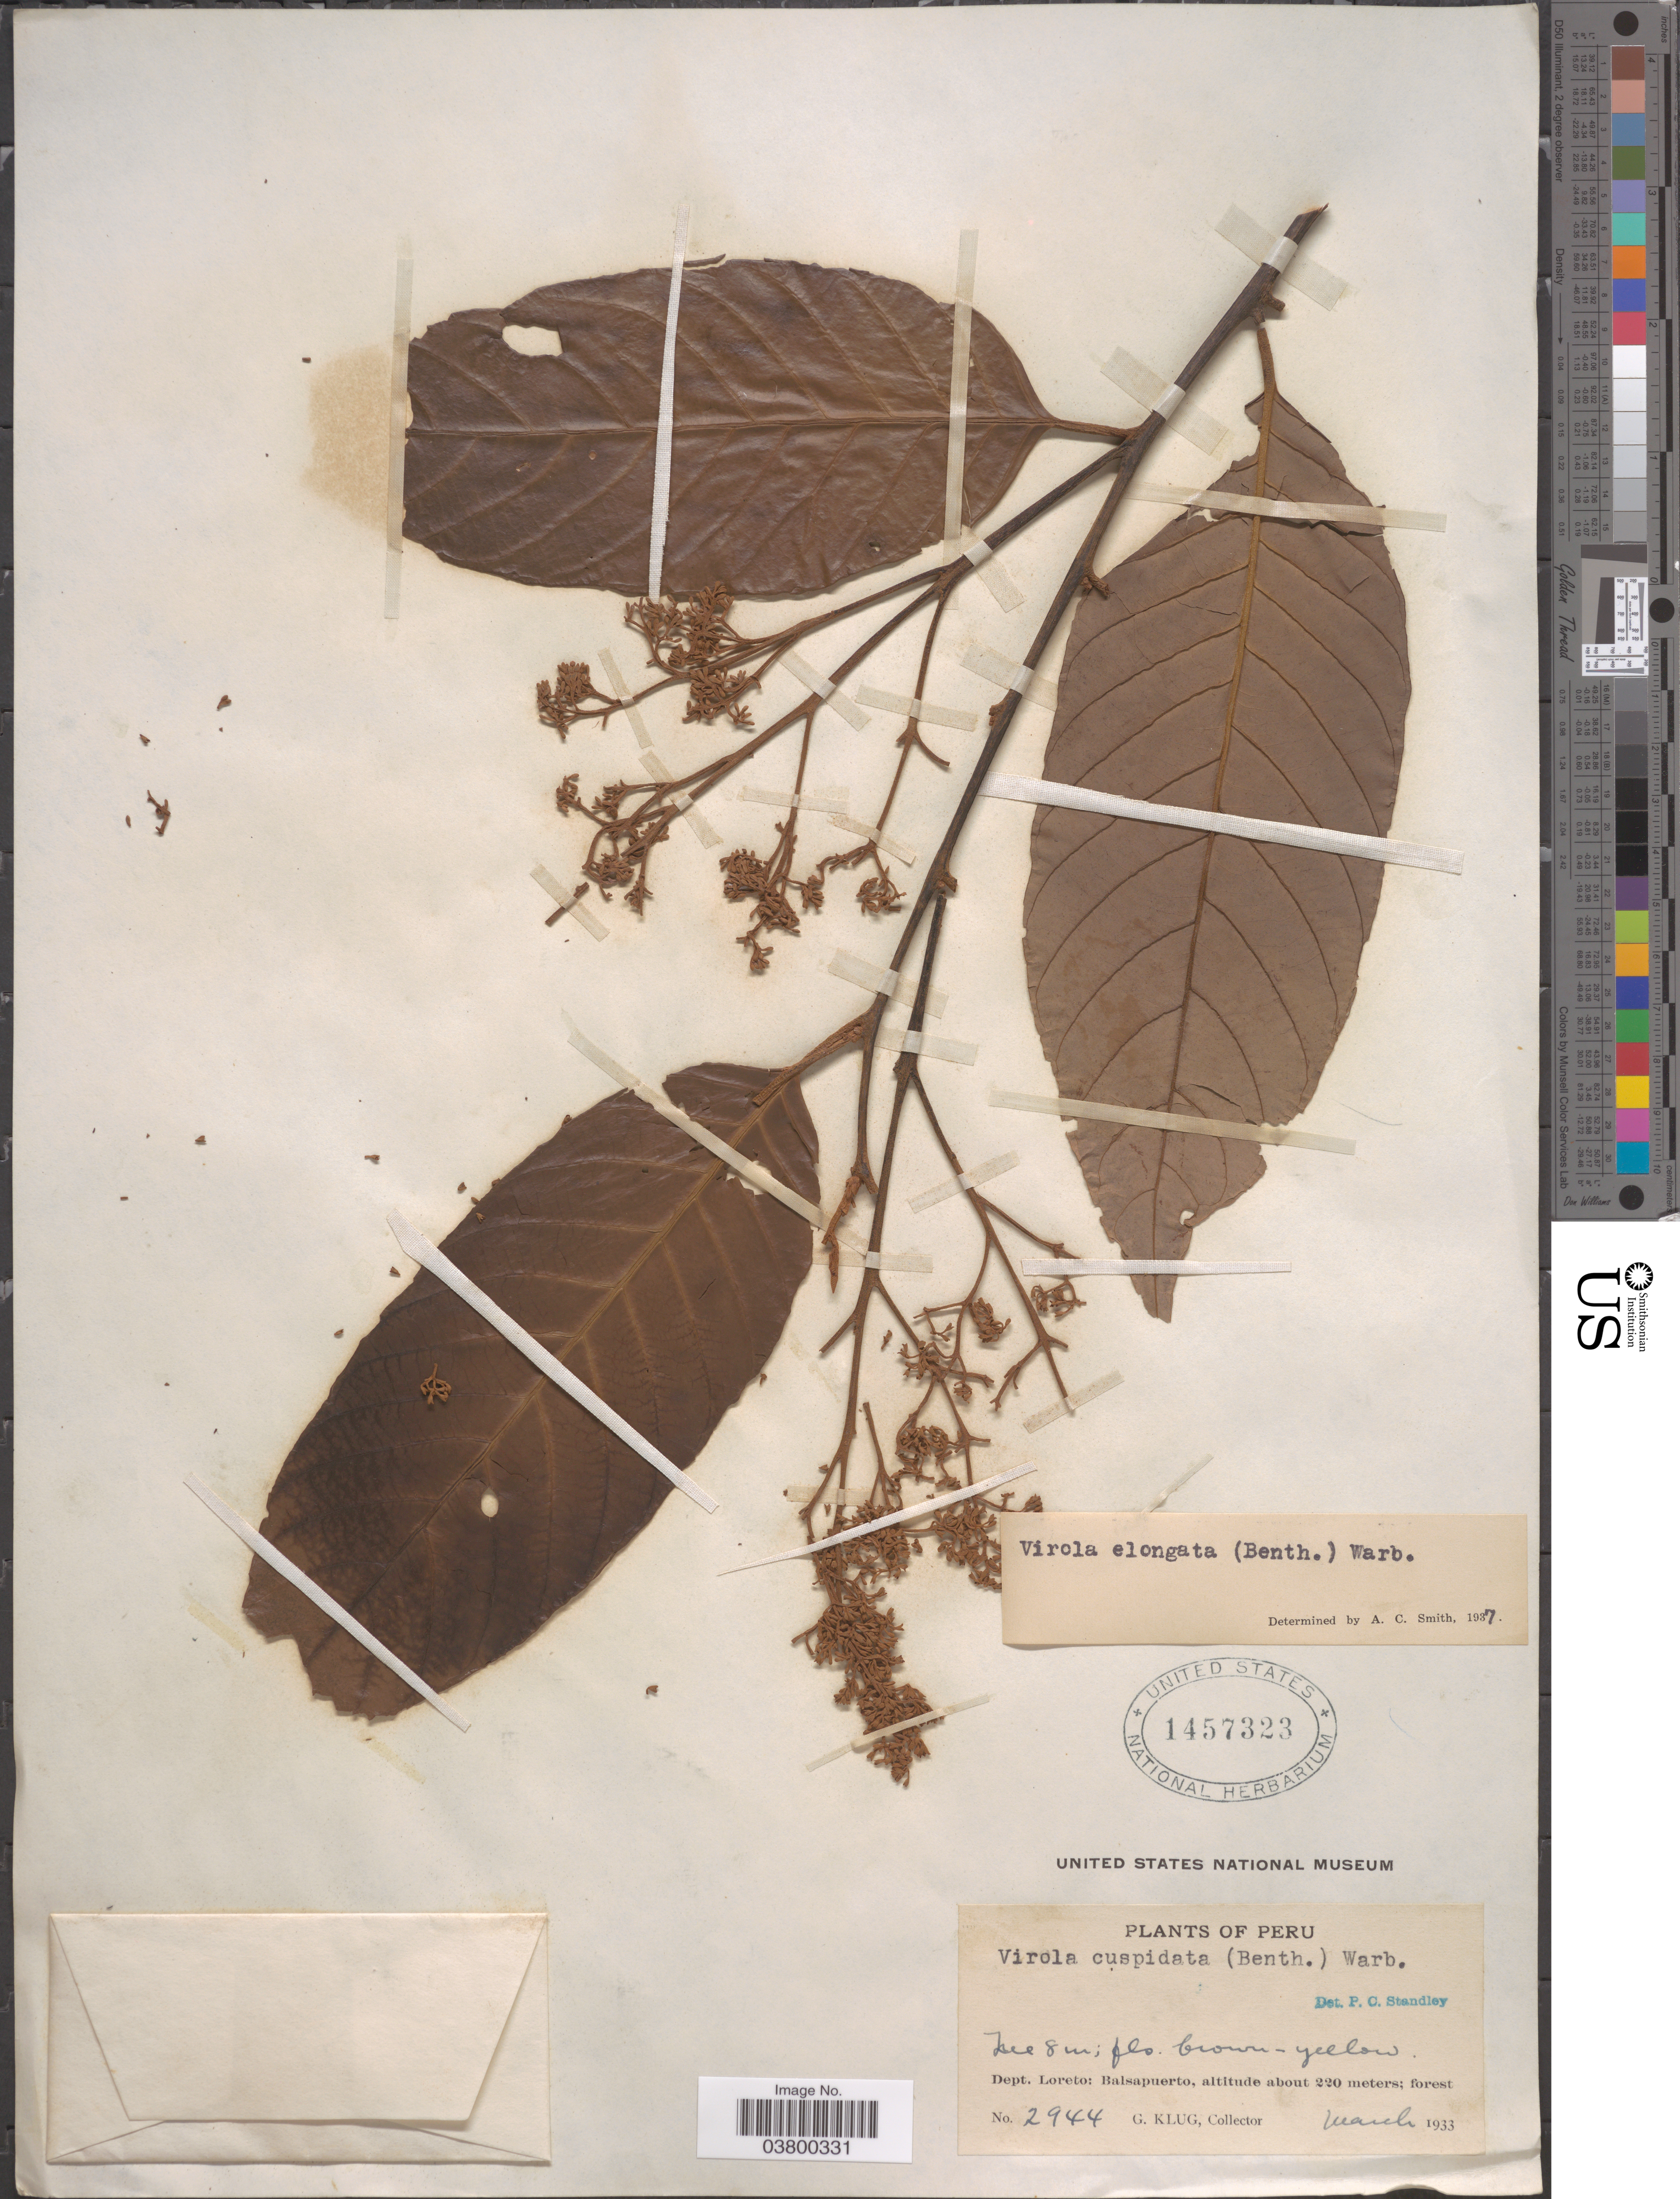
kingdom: Plantae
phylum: Tracheophyta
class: Magnoliopsida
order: Magnoliales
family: Myristicaceae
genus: Virola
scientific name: Virola elongata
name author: (Benth.) Warb.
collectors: G. Klug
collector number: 2944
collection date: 1933-03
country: Peru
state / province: Loreto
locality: Dept. Loreto: Balsapuerto.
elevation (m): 220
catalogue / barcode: US 1457323